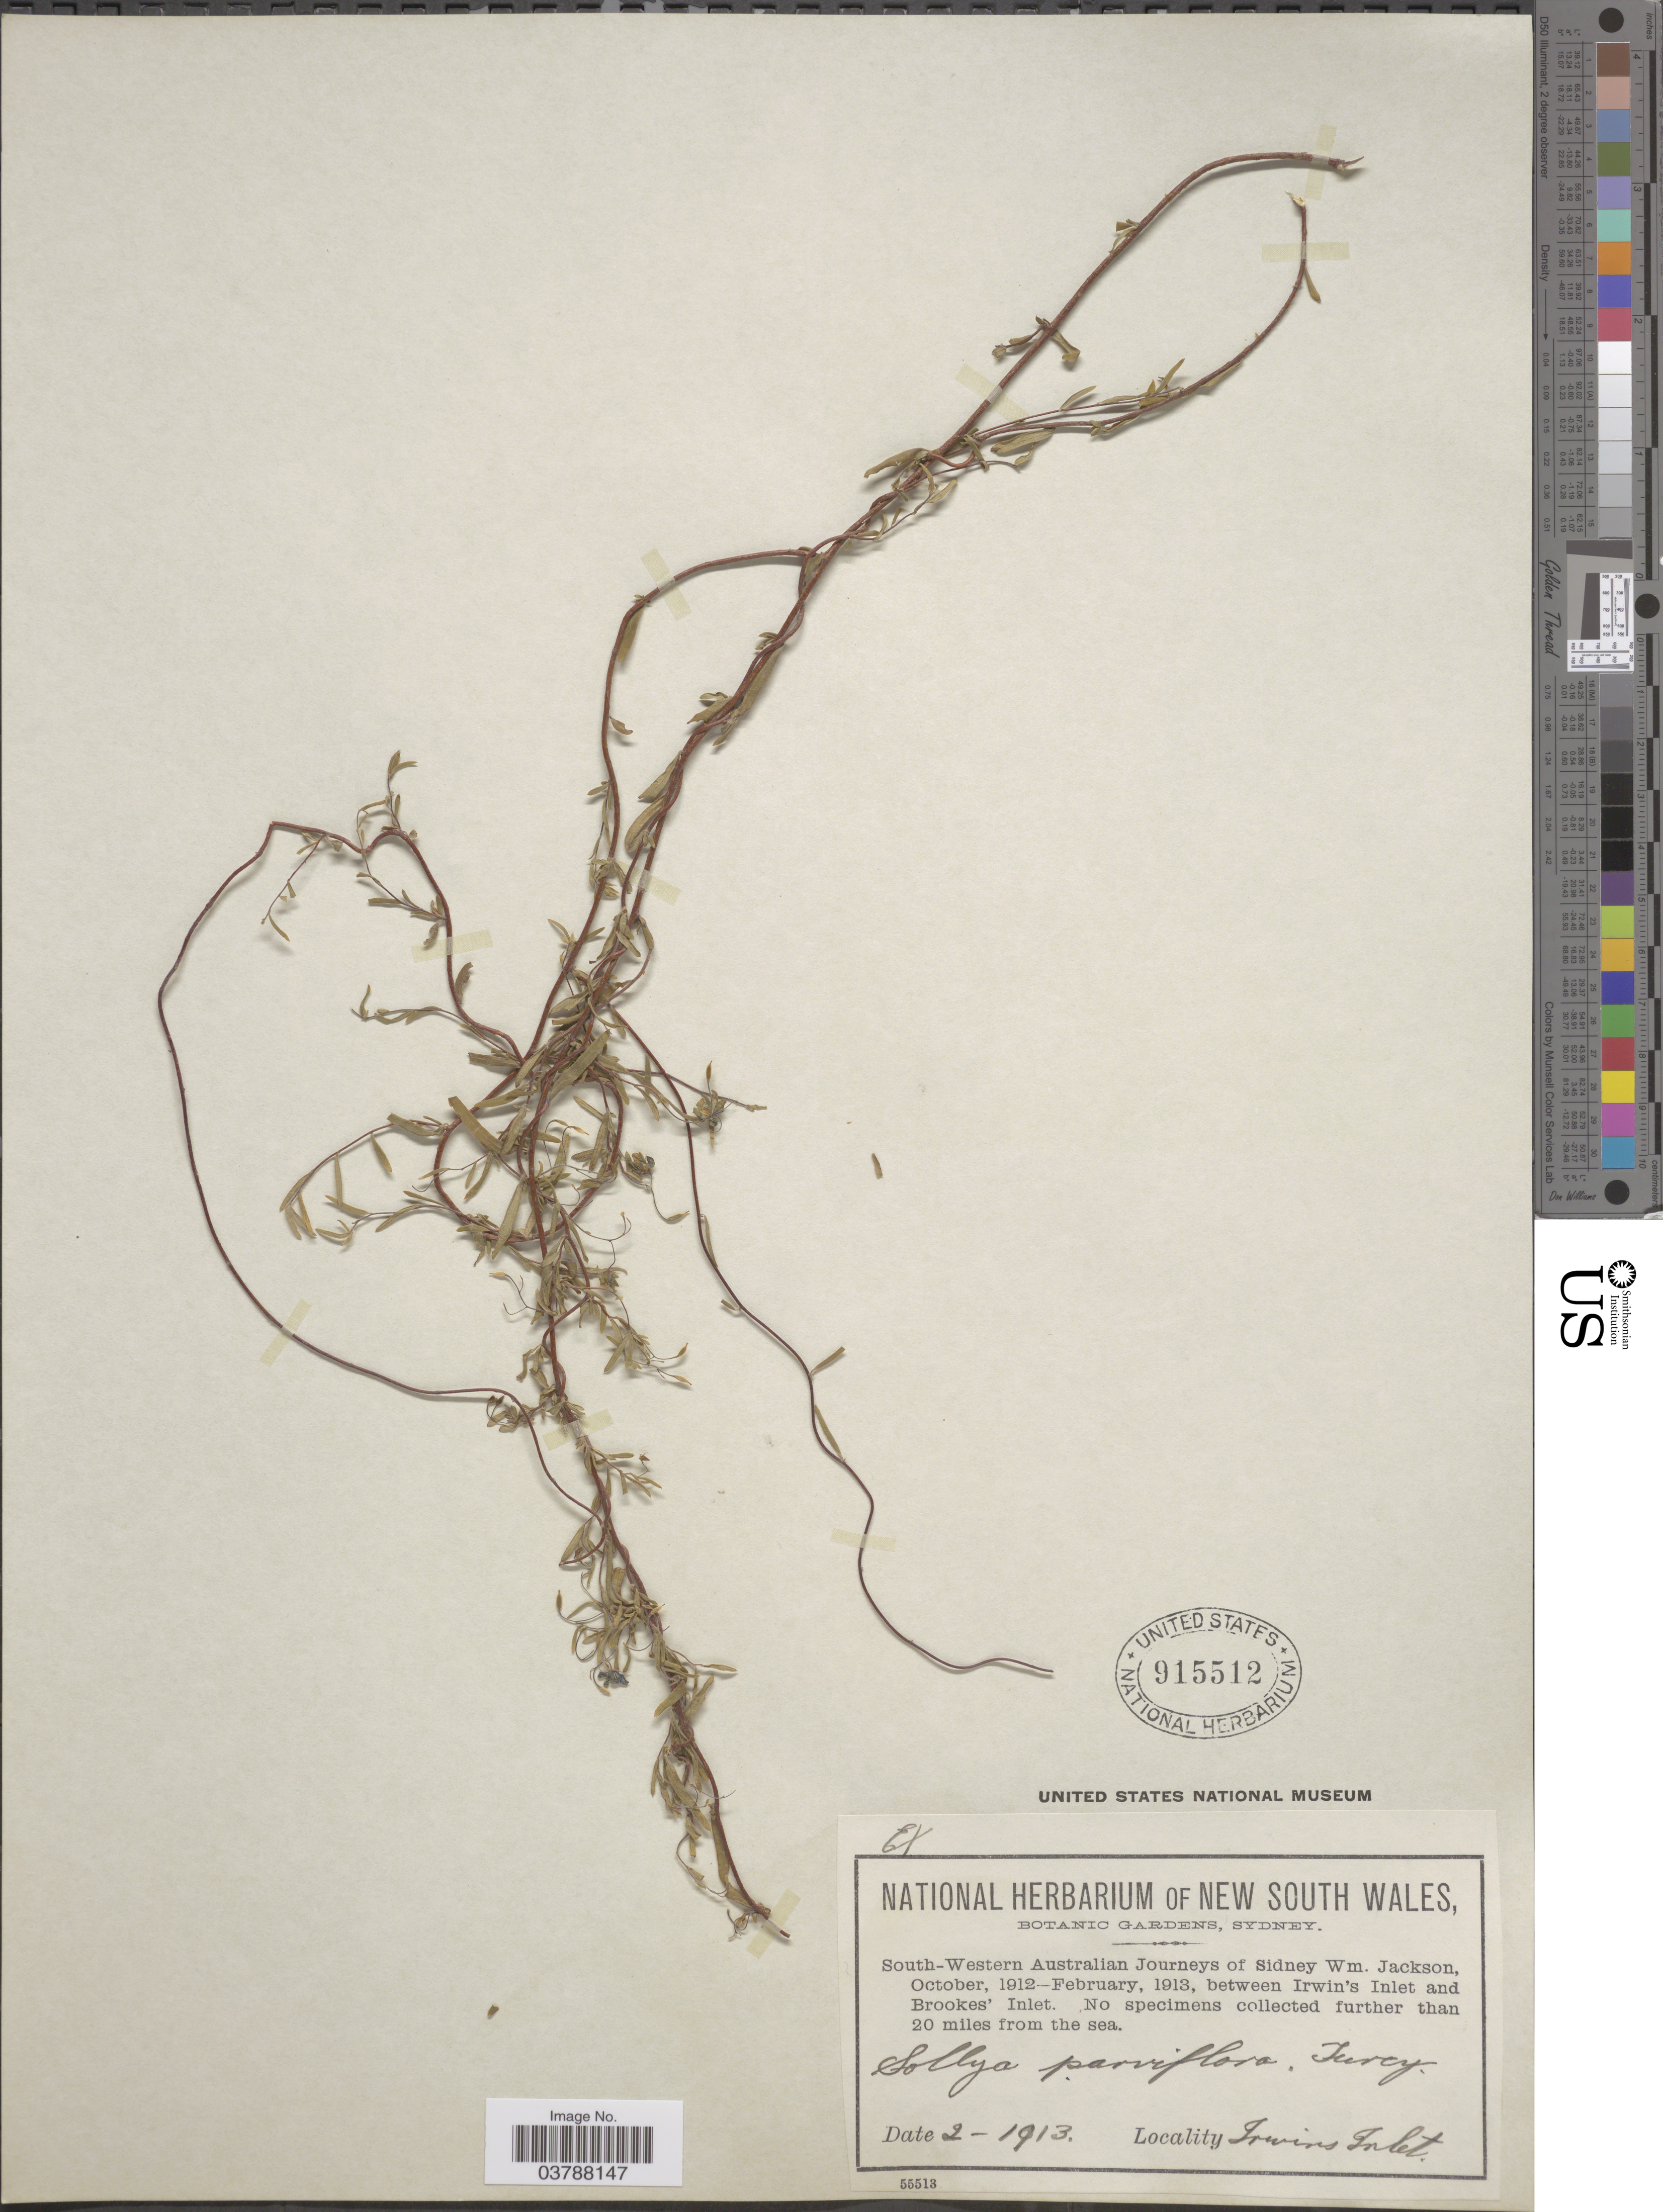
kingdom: Plantae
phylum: Tracheophyta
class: Magnoliopsida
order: Apiales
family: Pittosporaceae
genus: Sollya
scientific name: Sollya parviflora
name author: Turcz.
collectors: Jackson, S. W.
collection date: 1913-02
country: Australia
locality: South-Western Australia. Irwins Inlet.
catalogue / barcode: US 915512